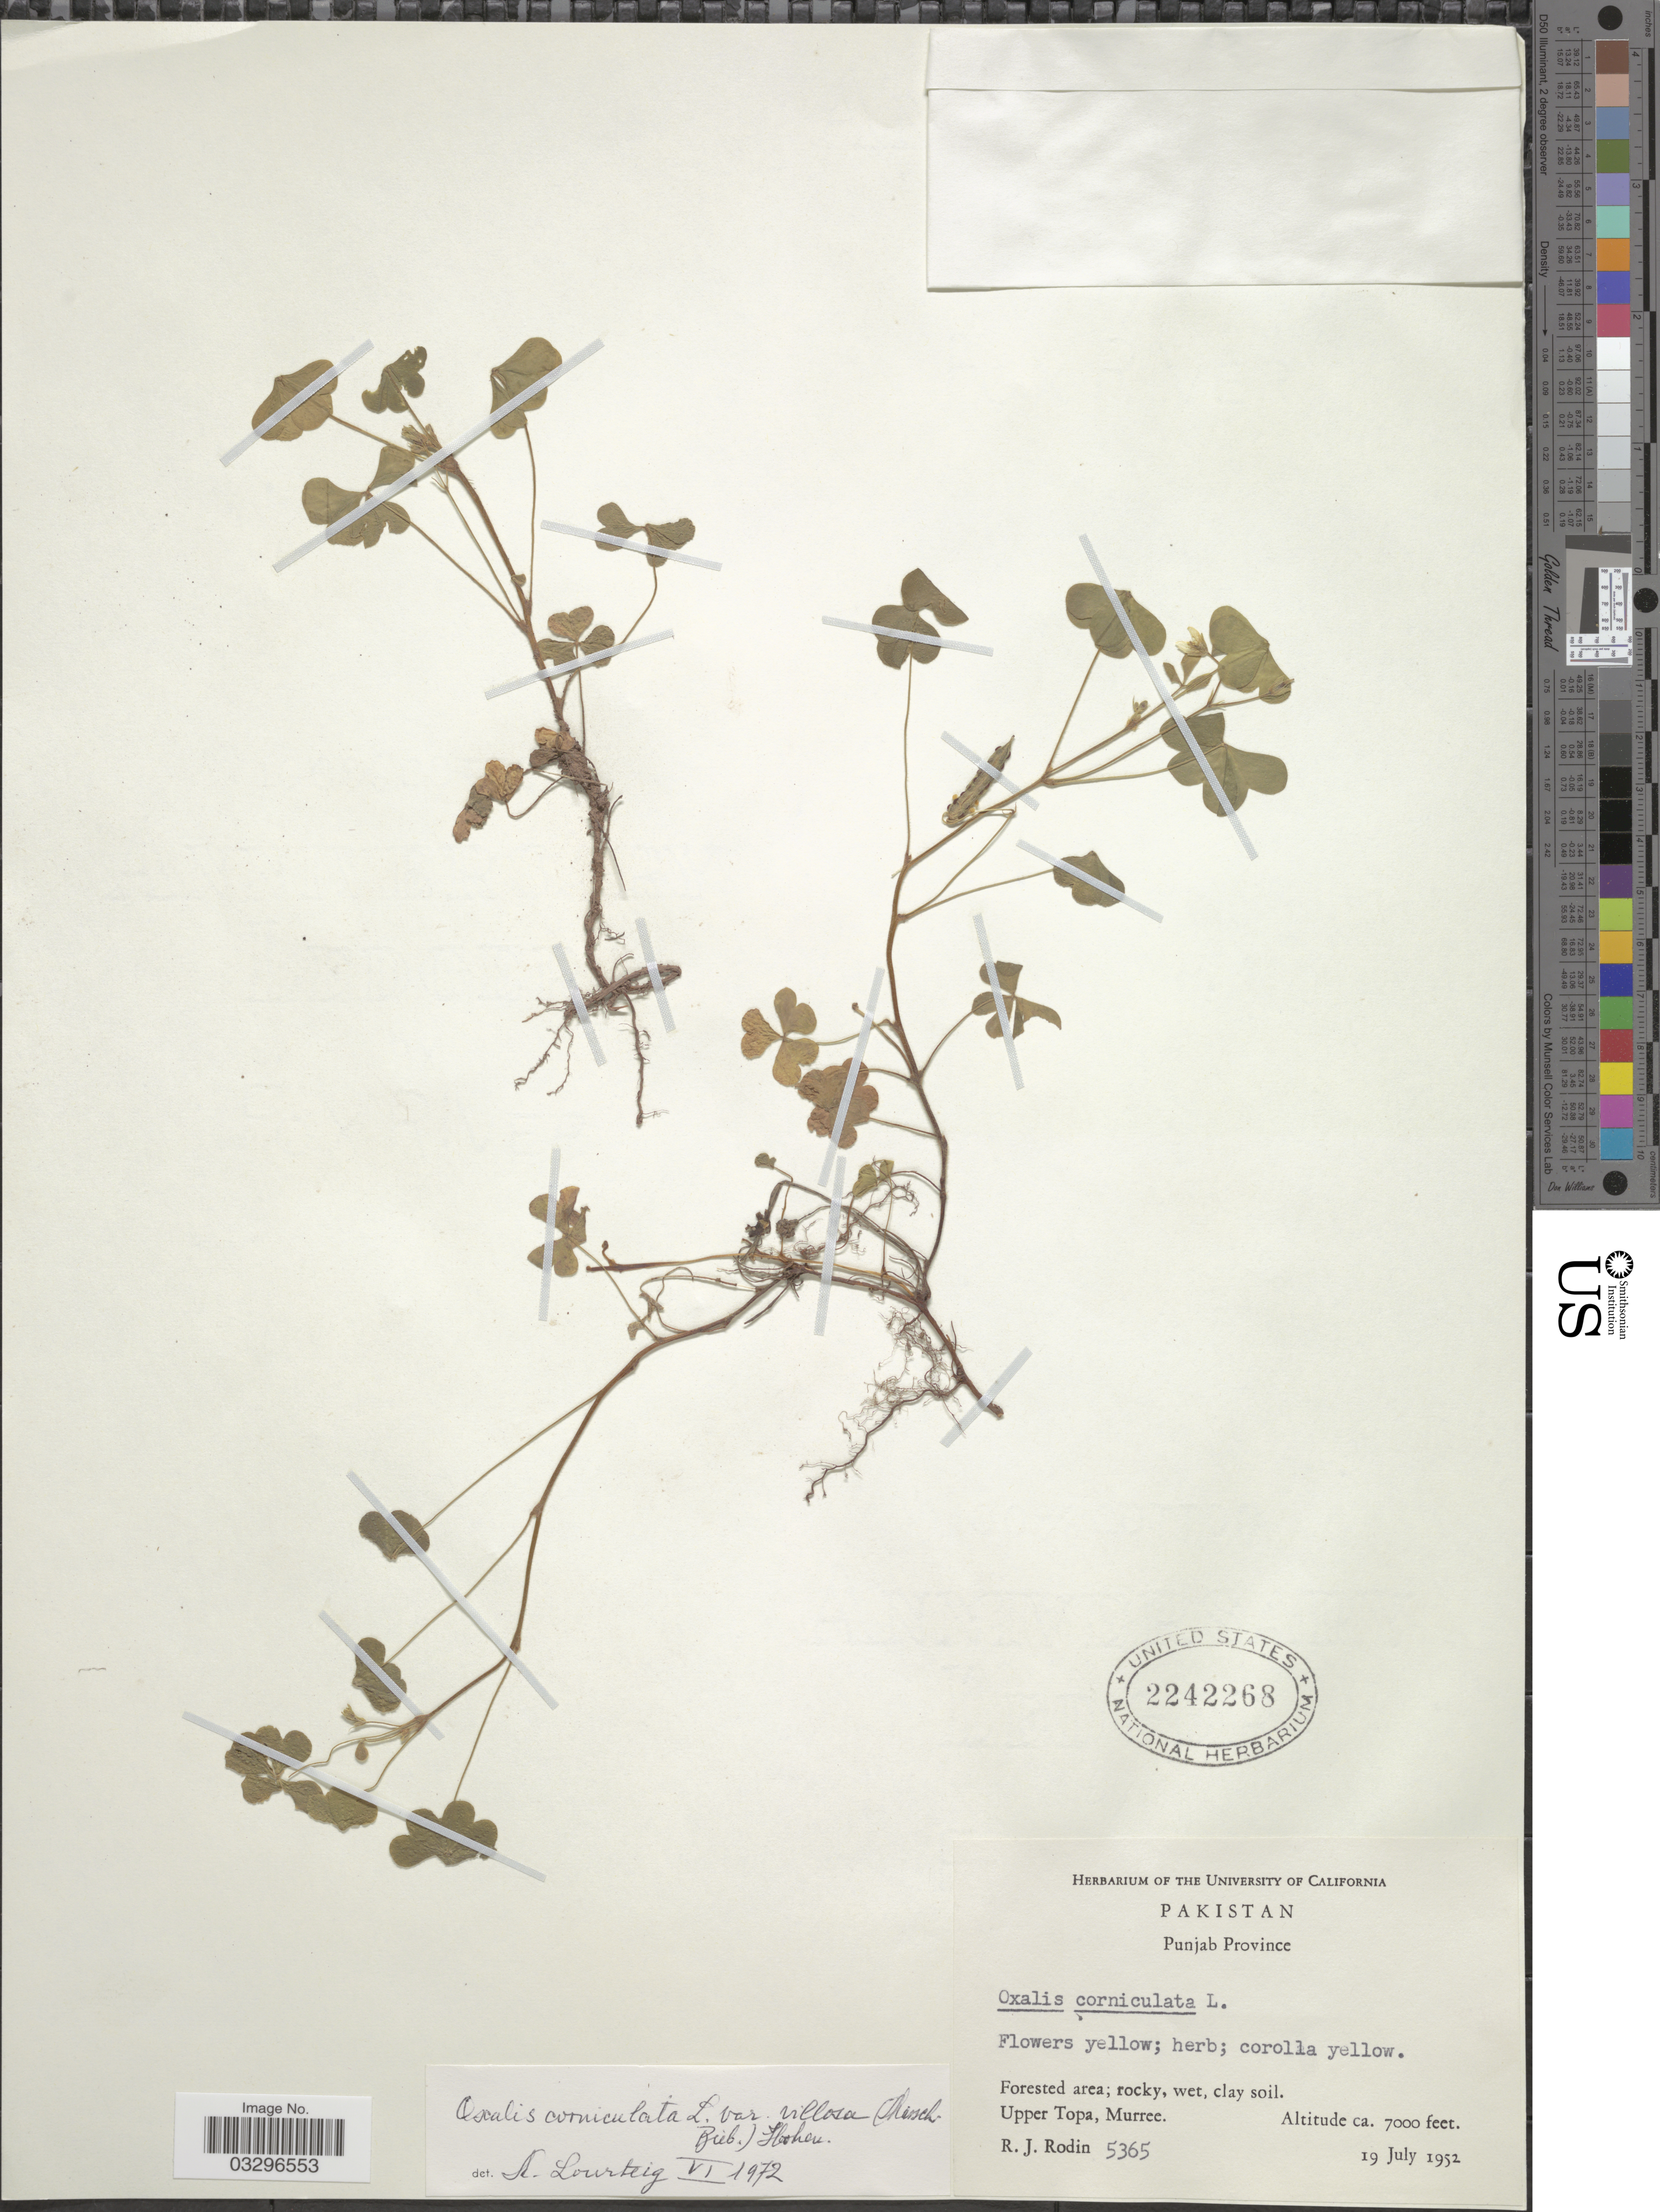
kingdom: Plantae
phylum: Tracheophyta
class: Magnoliopsida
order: Oxalidales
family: Oxalidaceae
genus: Oxalis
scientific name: Oxalis corniculata var. villosa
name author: (M. Bieb.) Hohen.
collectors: R. J. Rodin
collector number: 5365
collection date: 1952-07-19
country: Pakistan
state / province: Punjab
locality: Upper Topa, Murree.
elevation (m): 2134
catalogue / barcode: US 2242268